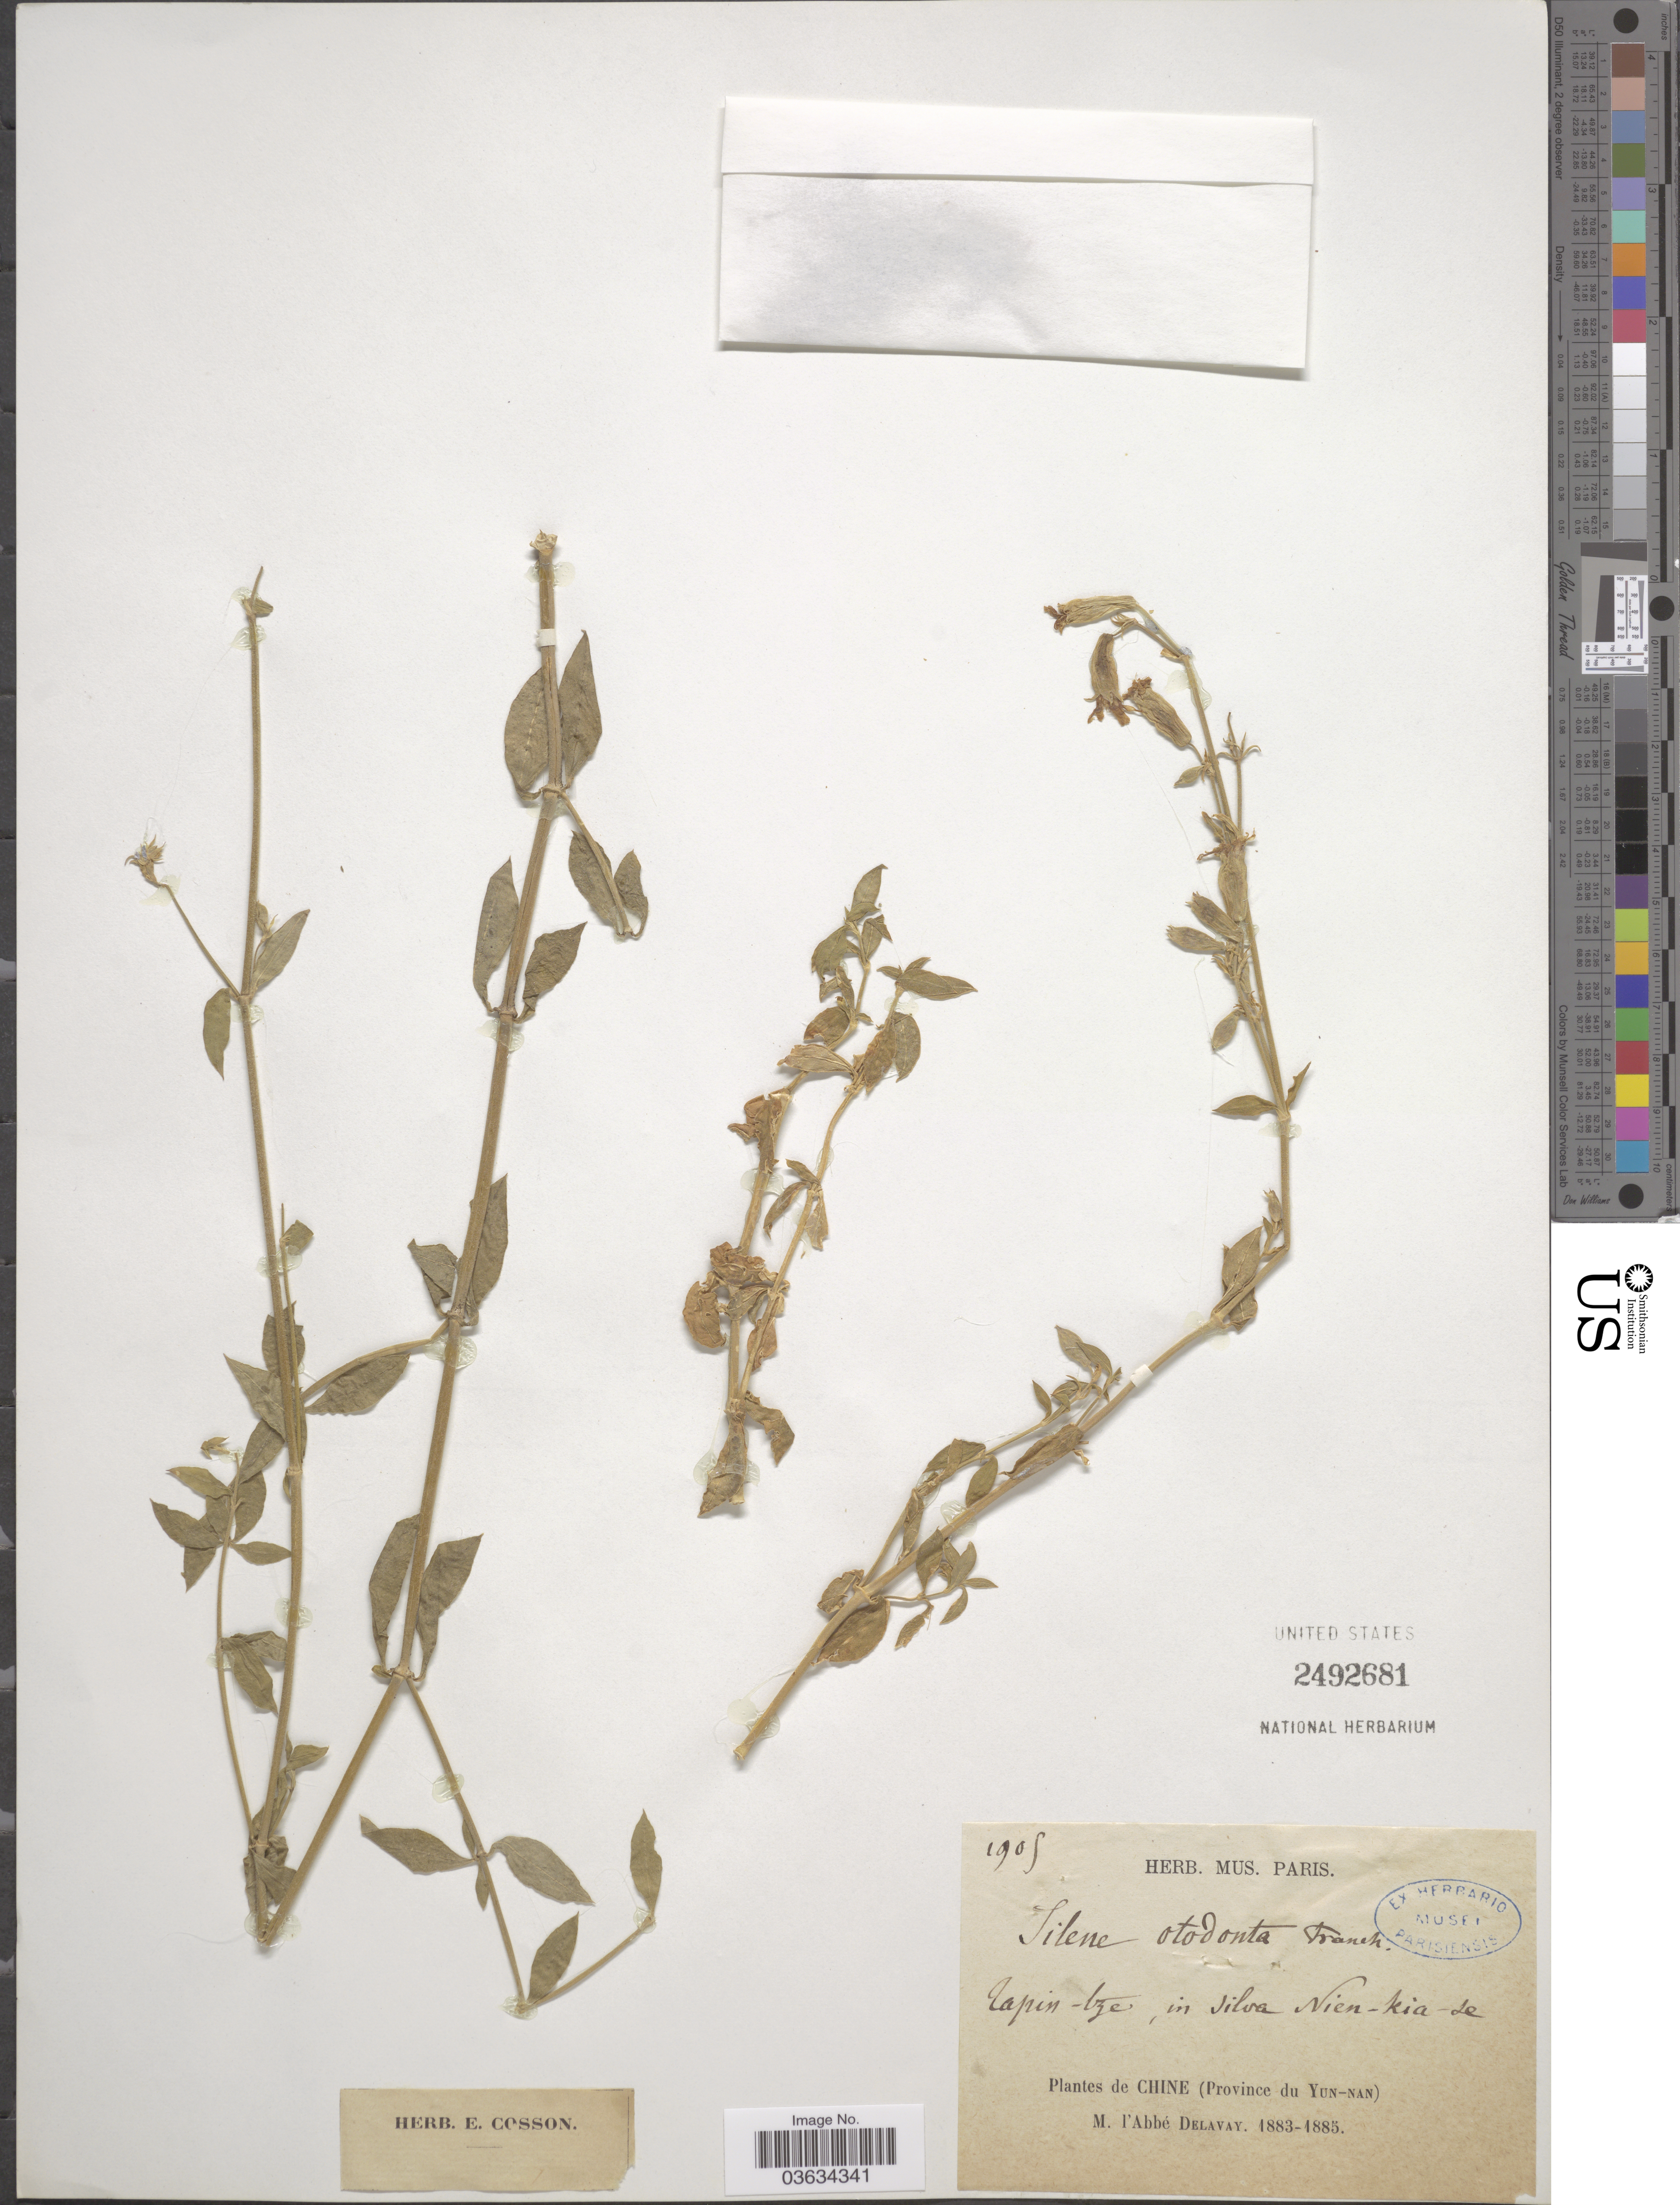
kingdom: Plantae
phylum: Tracheophyta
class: Magnoliopsida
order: Caryophyllales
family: Caryophyllaceae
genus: Silene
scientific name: Silene otodonta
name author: Franch.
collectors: P. Delavay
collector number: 1905*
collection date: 1883/1885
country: China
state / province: Yunnan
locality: Tapin-tze, in silva Nien-kia-se.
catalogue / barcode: US 2492681